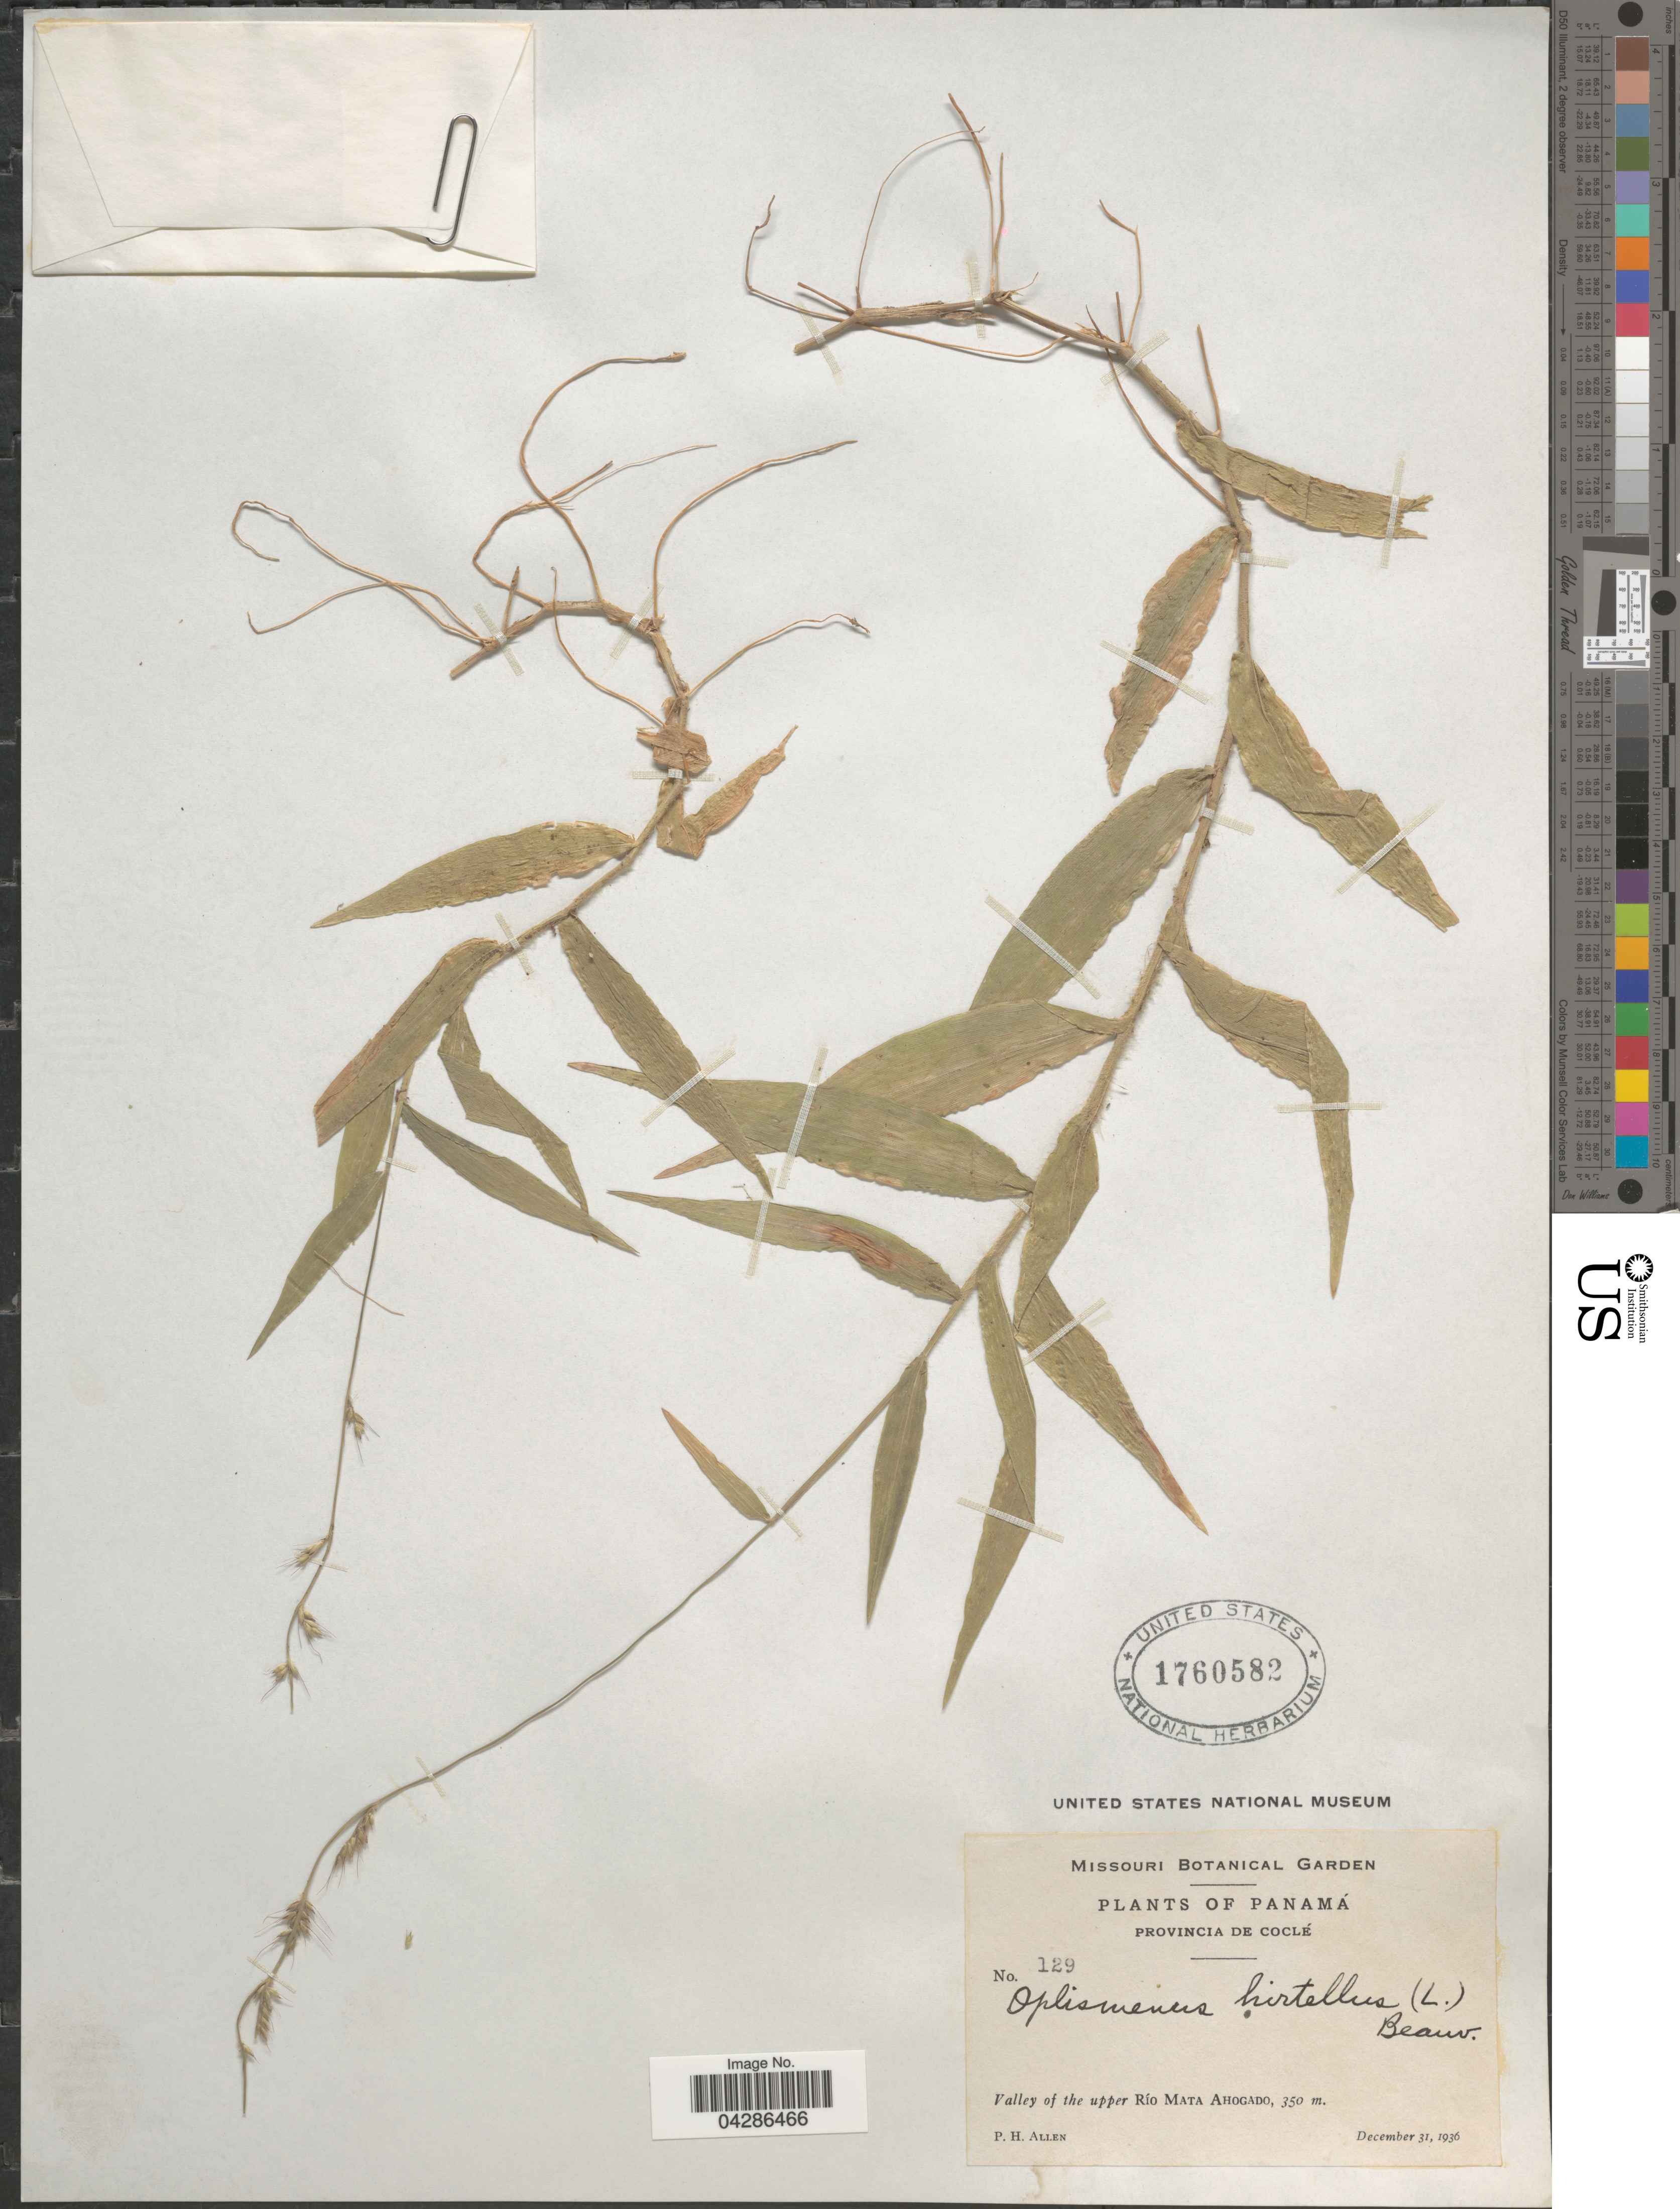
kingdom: Plantae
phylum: Tracheophyta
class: Liliopsida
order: Poales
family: Poaceae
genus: Oplismenus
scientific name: Oplismenus hirtellus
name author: (L.) P. Beauv.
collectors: P. H. Allen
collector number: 129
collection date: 1936-12-31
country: Panama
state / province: Cocle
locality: Valley of the upper Río Mata Ahogado.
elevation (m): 350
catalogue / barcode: US 1760582